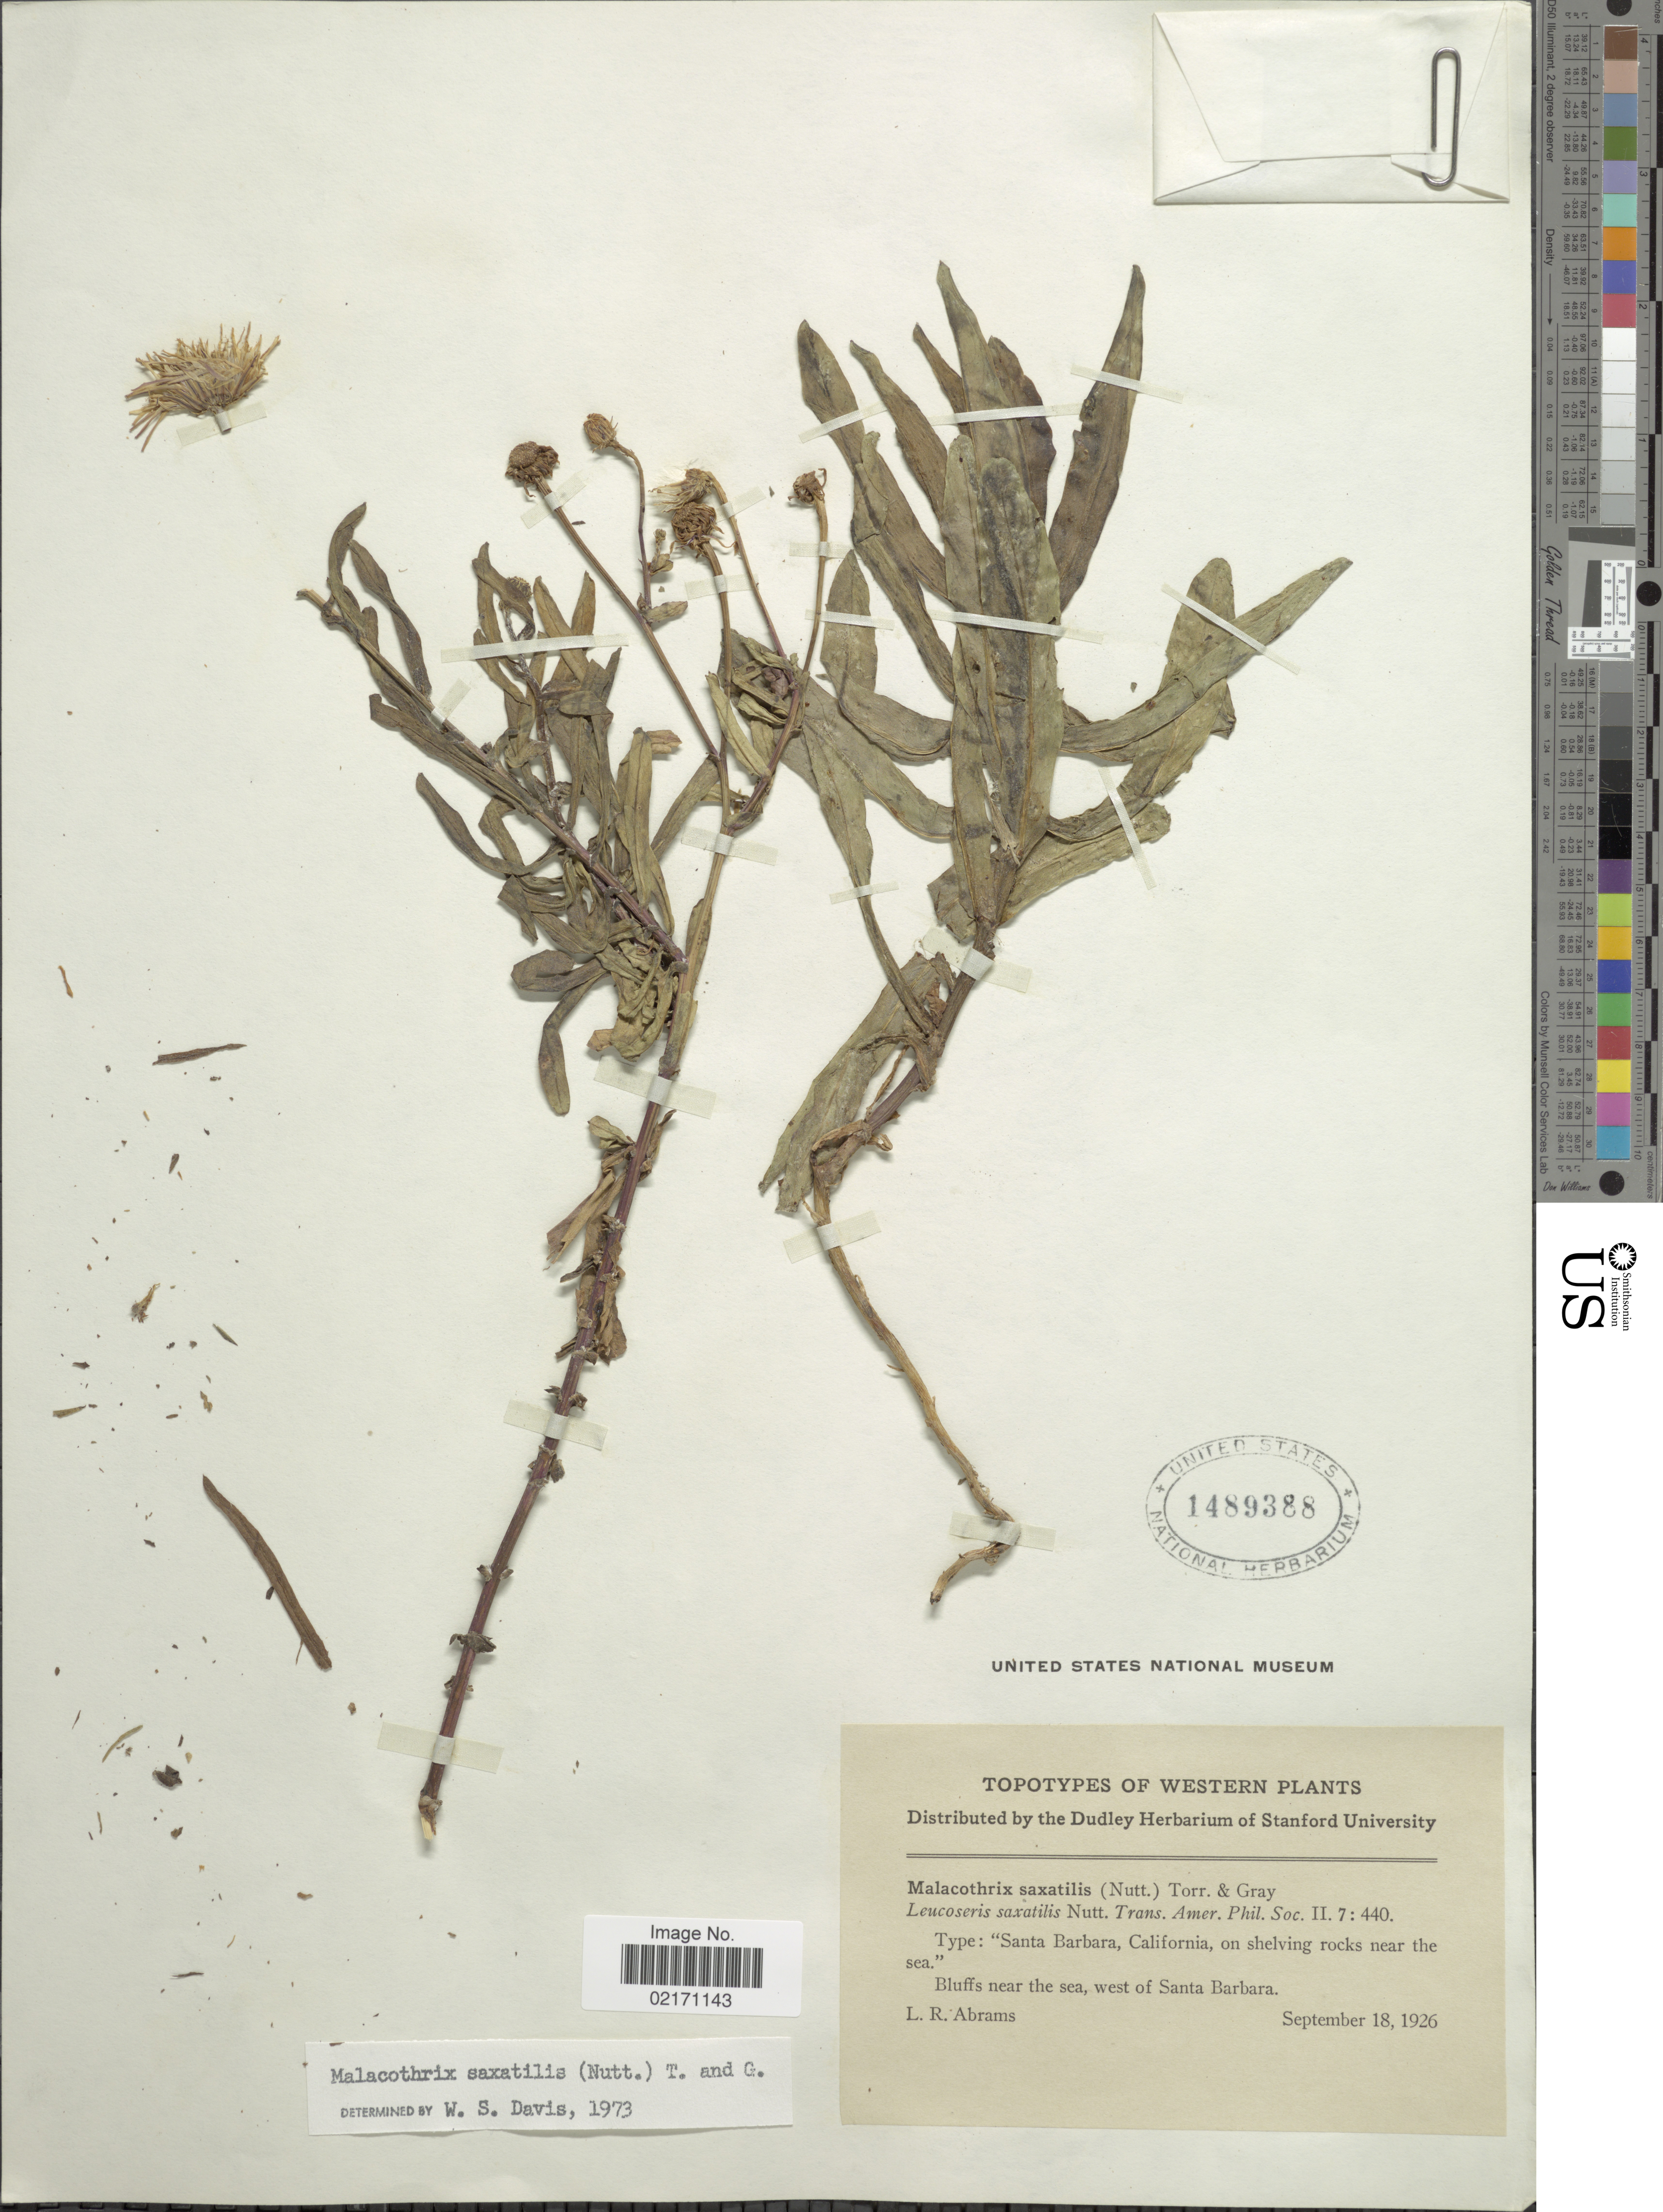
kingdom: Plantae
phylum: Tracheophyta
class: Magnoliopsida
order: Asterales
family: Asteraceae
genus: Malacothrix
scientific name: Malacothrix saxatilis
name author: Torr. & A. Gray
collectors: L. Abrams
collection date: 1926-09-18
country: United States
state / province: California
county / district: Santa Barbara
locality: Western, Santa Barbara, west of Santa Barbara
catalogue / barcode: US 1489388